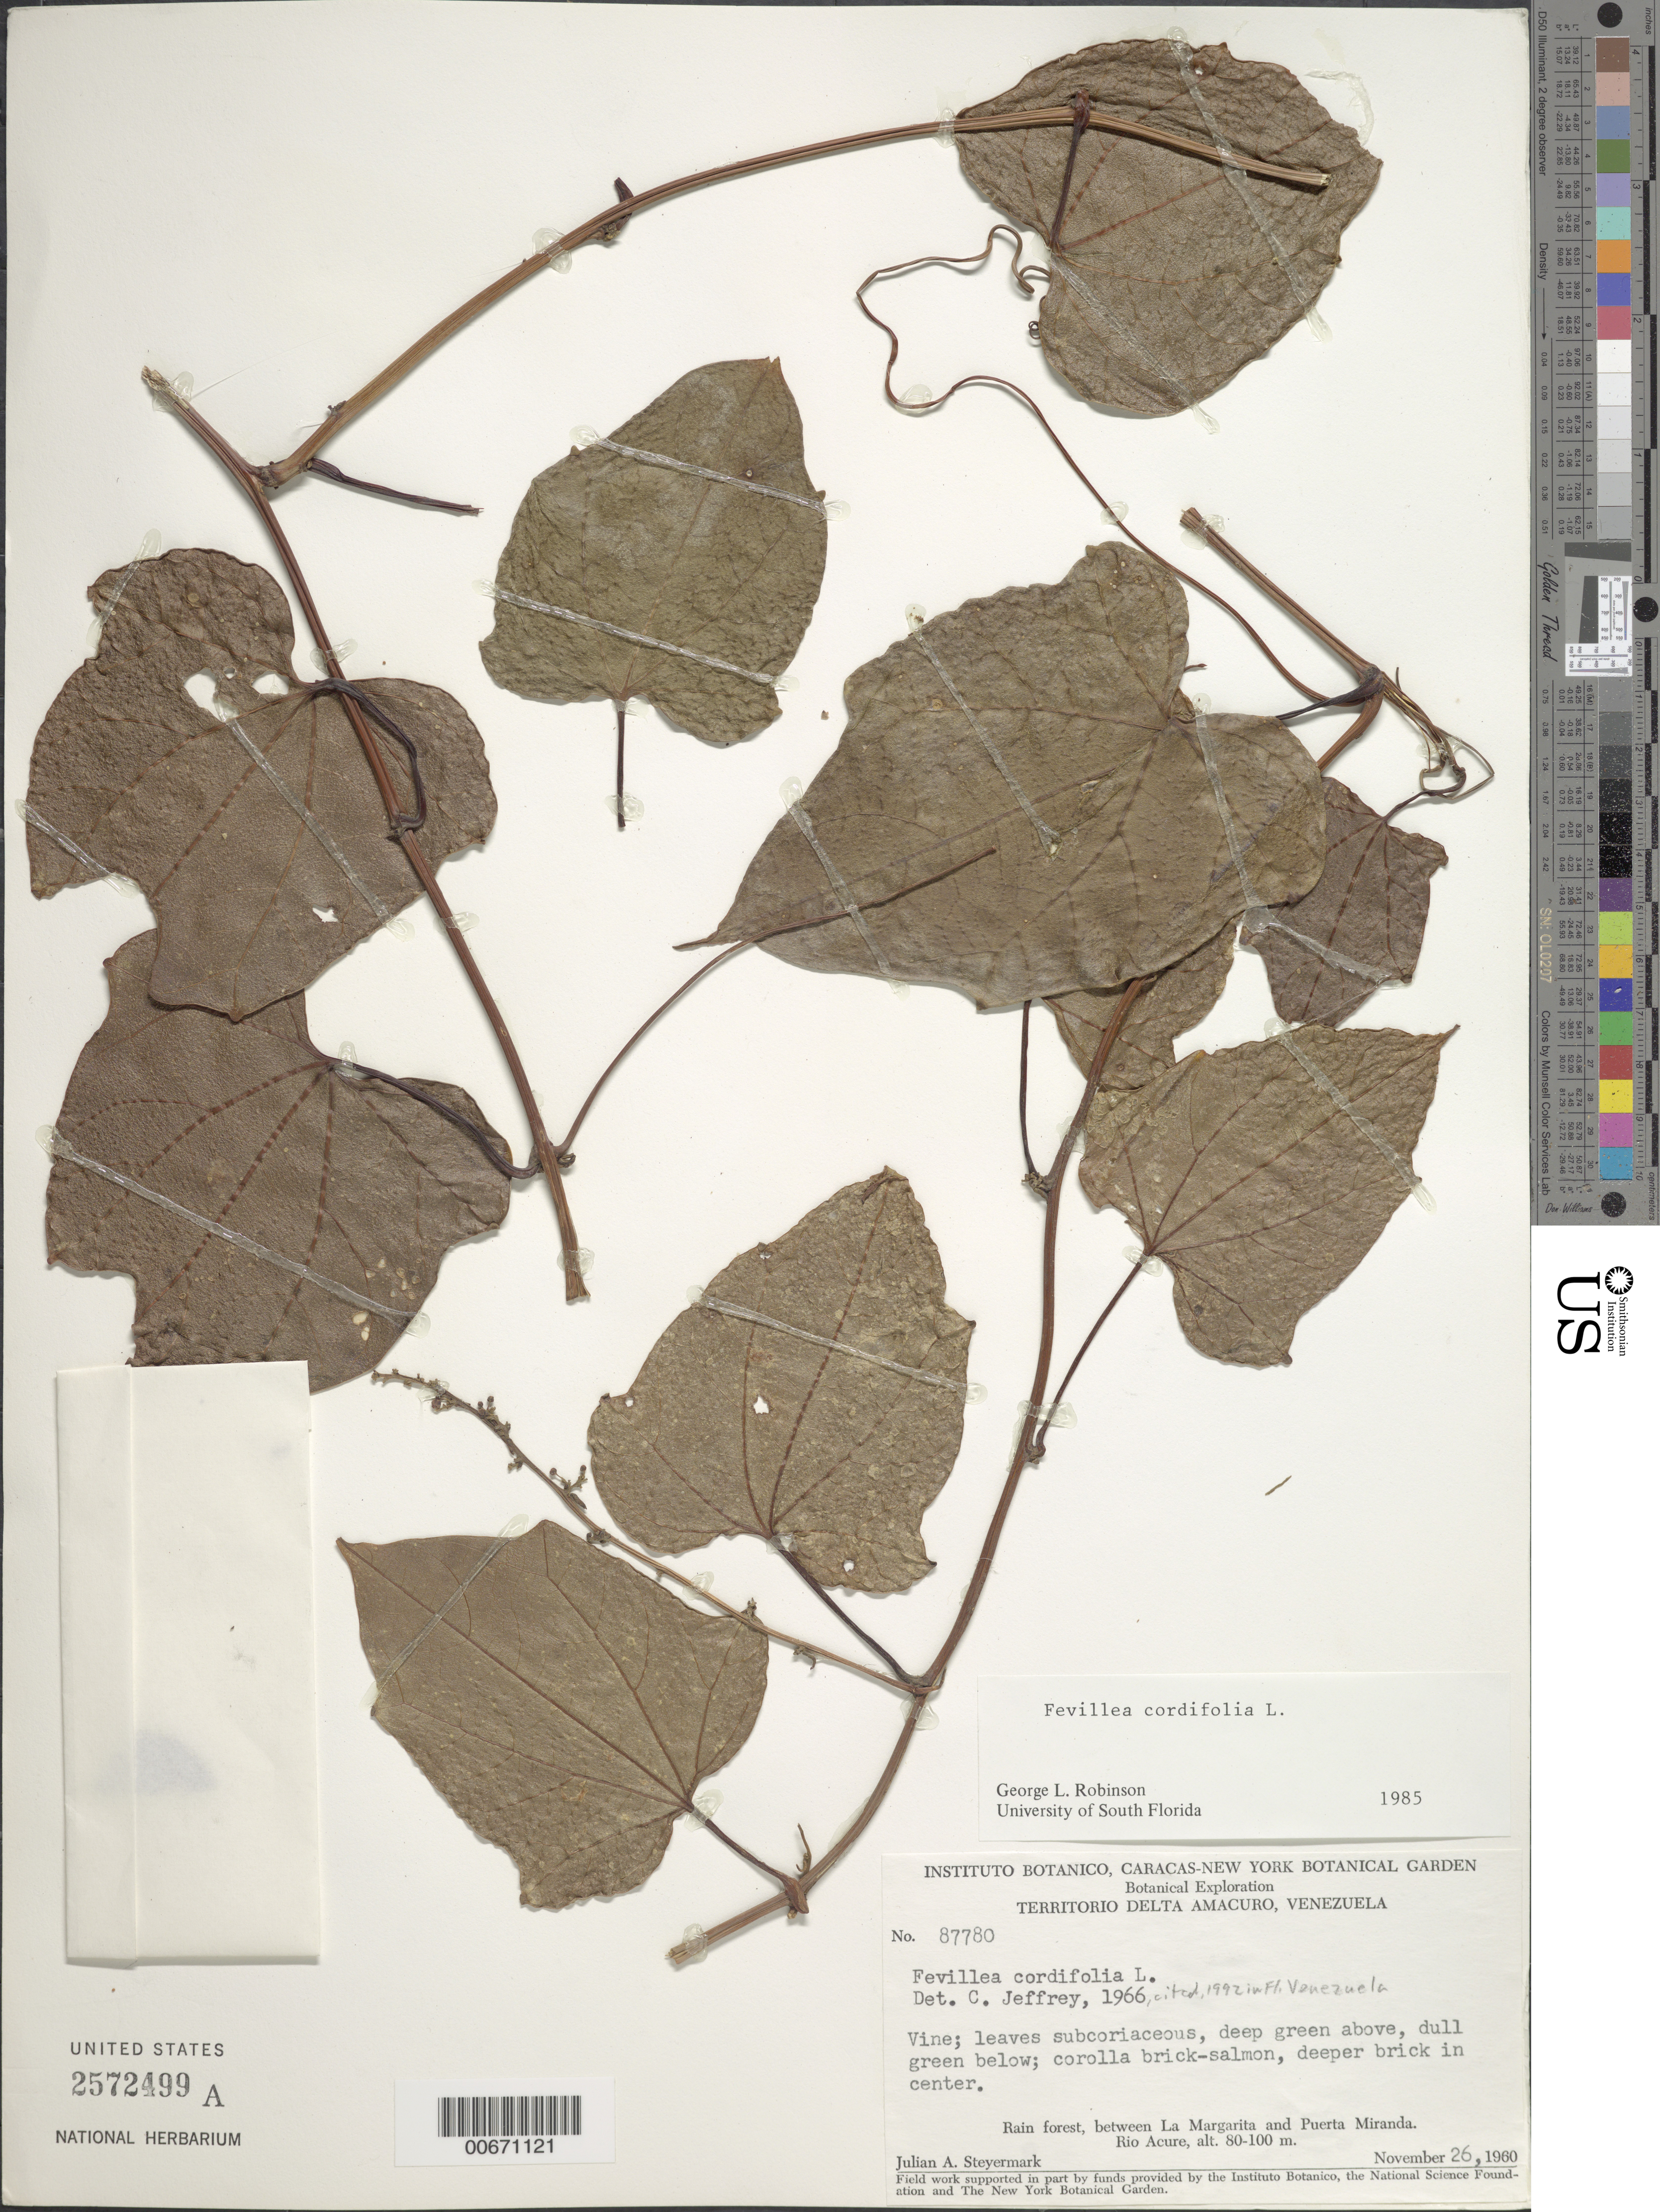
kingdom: Plantae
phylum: Tracheophyta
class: Magnoliopsida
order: Cucurbitales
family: Cucurbitaceae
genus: Fevillea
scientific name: Fevillea cordifolia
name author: L.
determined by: Jeffrey, C.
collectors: J. Steyermark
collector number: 87780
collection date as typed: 26-Nov-60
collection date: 1960-11-26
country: Venezuela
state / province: Delta Amacuro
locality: Río Acure, between La Margarita and Puerto Miranda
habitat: Rain forest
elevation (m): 80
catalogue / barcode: US 2572499